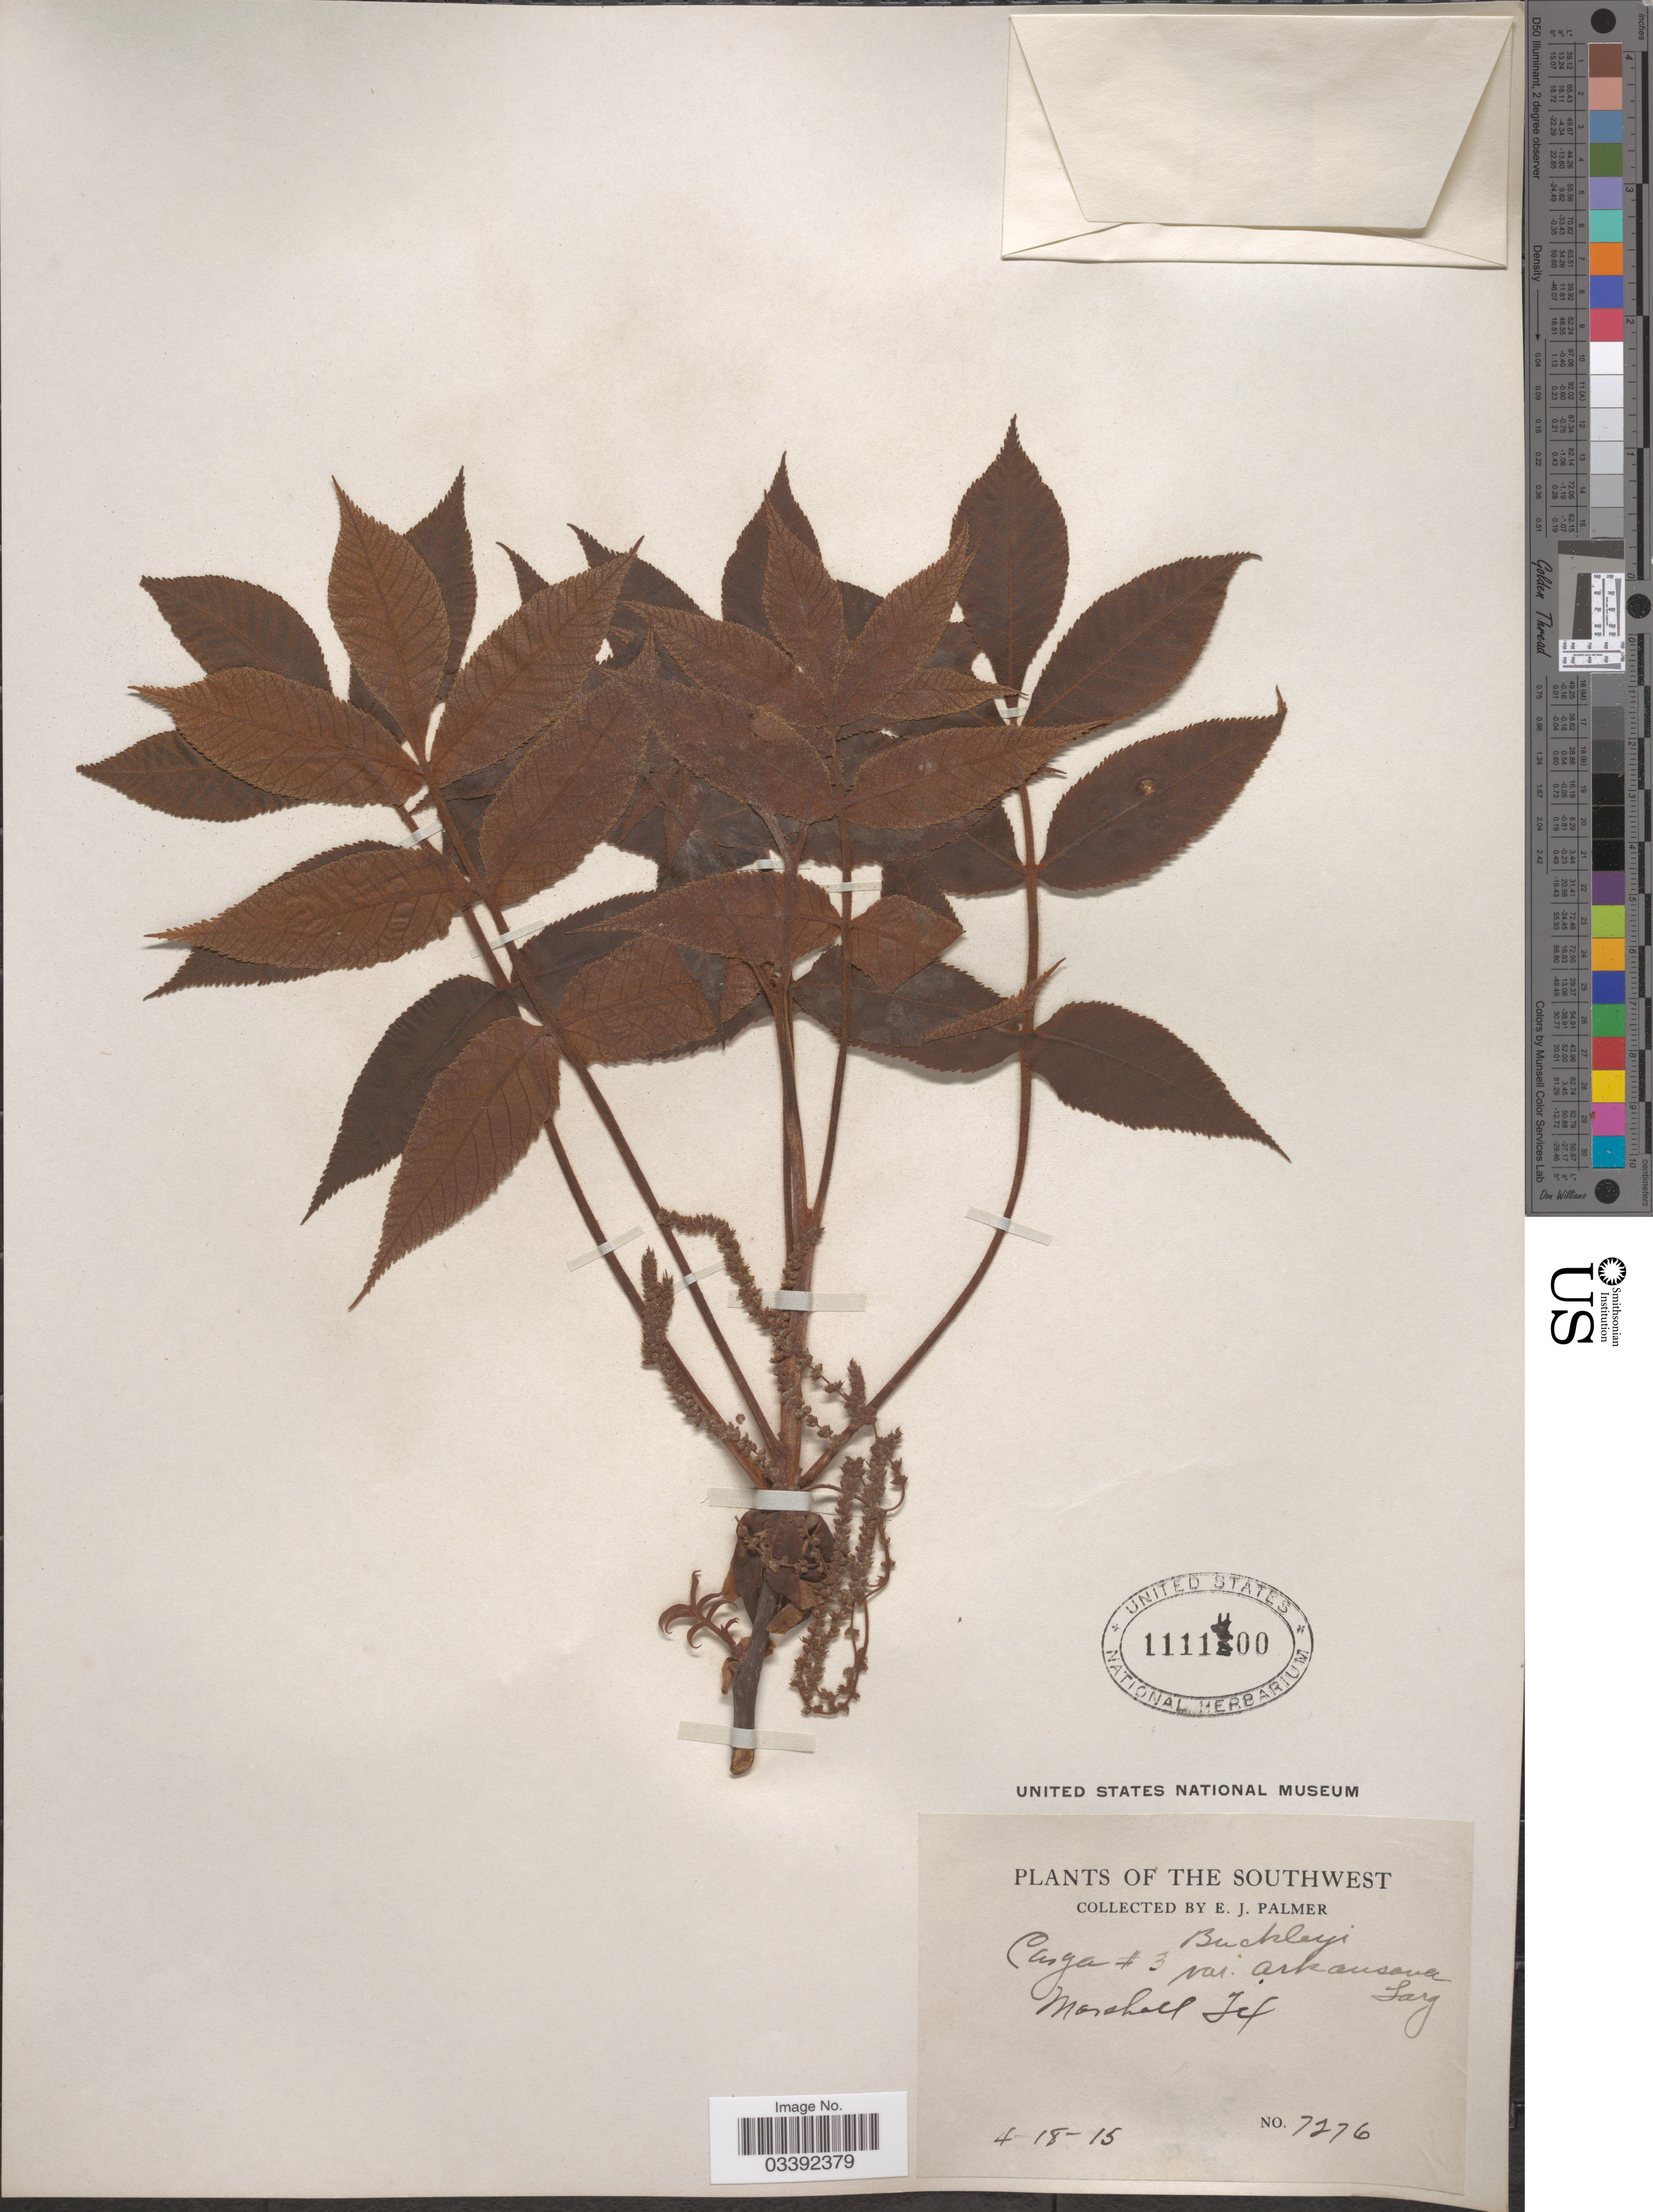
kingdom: Plantae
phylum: Tracheophyta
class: Magnoliopsida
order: Fagales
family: Juglandaceae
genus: Carya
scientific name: Carya texana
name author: Buckley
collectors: E. J. Palmer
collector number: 7276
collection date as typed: Transcribed d/m/y: 18/4/15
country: United States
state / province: Texas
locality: The Southwest. Marshall.